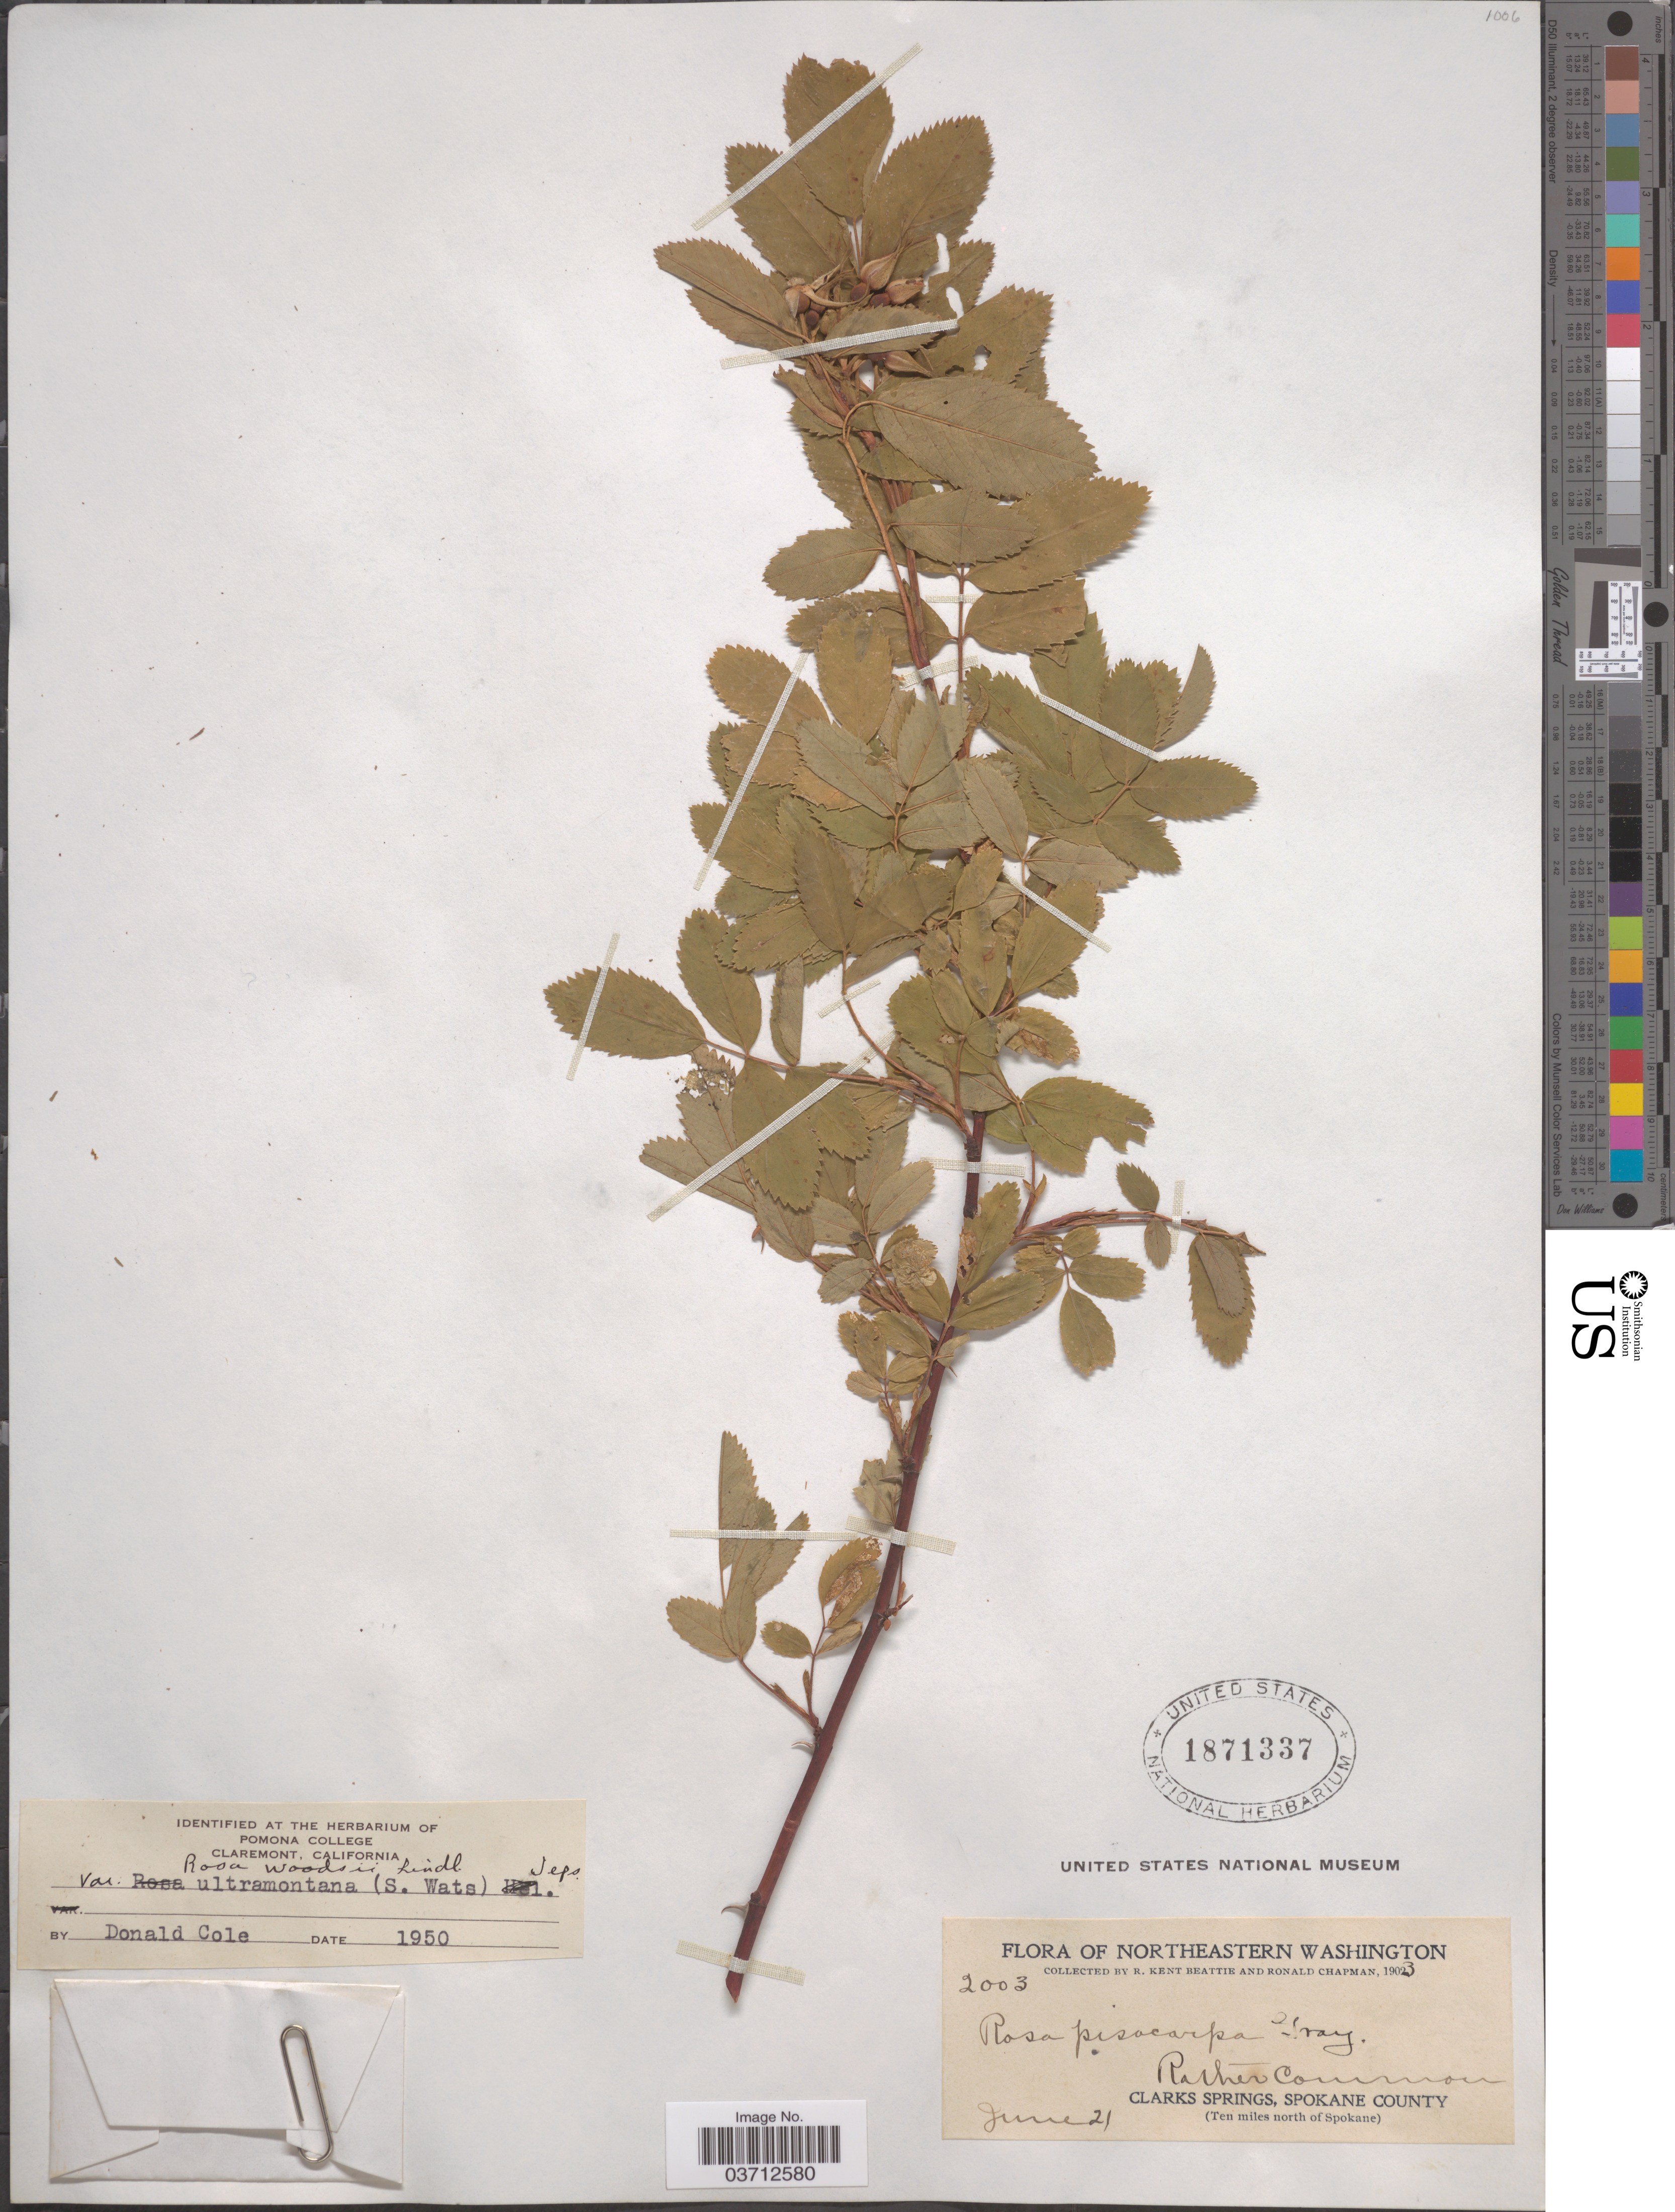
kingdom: Plantae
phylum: Tracheophyta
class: Magnoliopsida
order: Rosales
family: Rosaceae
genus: Rosa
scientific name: Rosa woodsii var. ultramontana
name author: Lindl.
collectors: R. K. Beattie & R. Chapman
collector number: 2003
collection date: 1903-06-21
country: United States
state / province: Washington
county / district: Spokane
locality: Northeastern Washington. Clarks Springs, Spokane County. (Ten miles north of Spokane).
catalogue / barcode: US 1871337